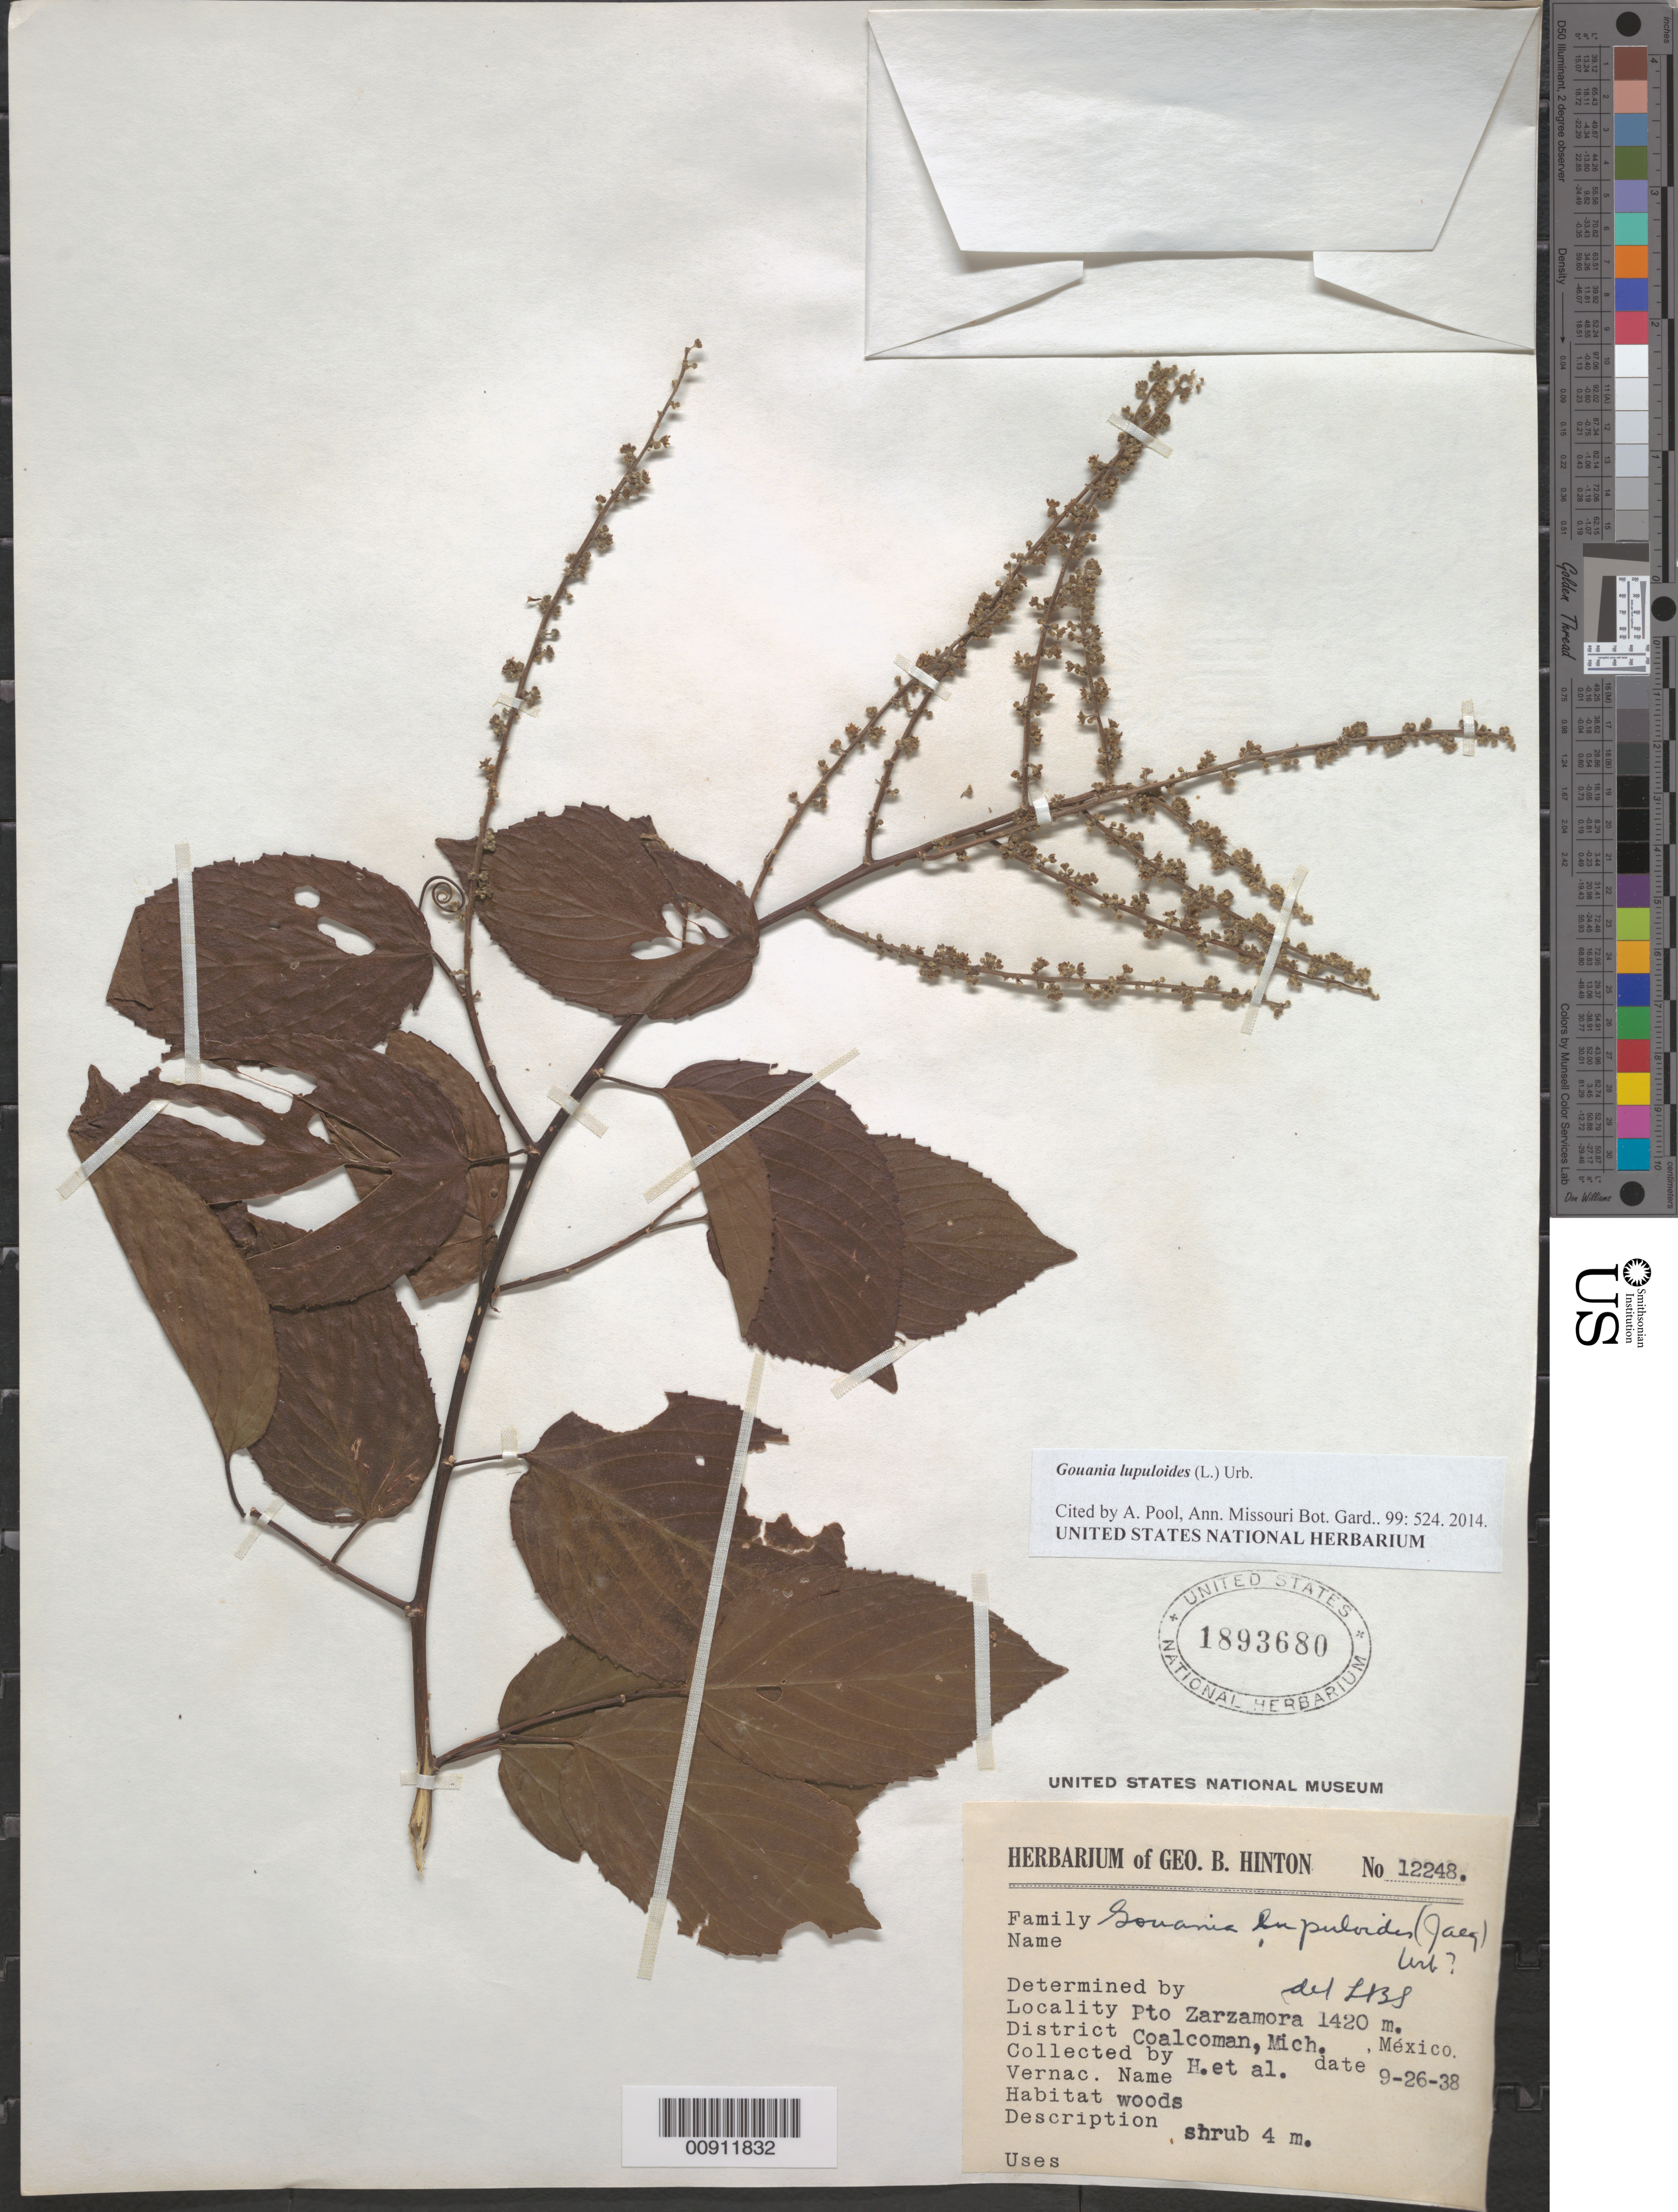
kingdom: Plantae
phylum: Tracheophyta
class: Magnoliopsida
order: Rosales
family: Rhamnaceae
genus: Gouania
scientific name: Gouania lupuloides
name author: (L.) Urb.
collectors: G. B. Hinton & et al.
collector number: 12248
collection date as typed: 26 Sep 1938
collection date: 1938-09-26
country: Mexico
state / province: Michoacán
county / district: Coalcomán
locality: Pto. Zarzamora, District Coalcomán, Michoacán.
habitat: Woods.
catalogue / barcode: US 1893680